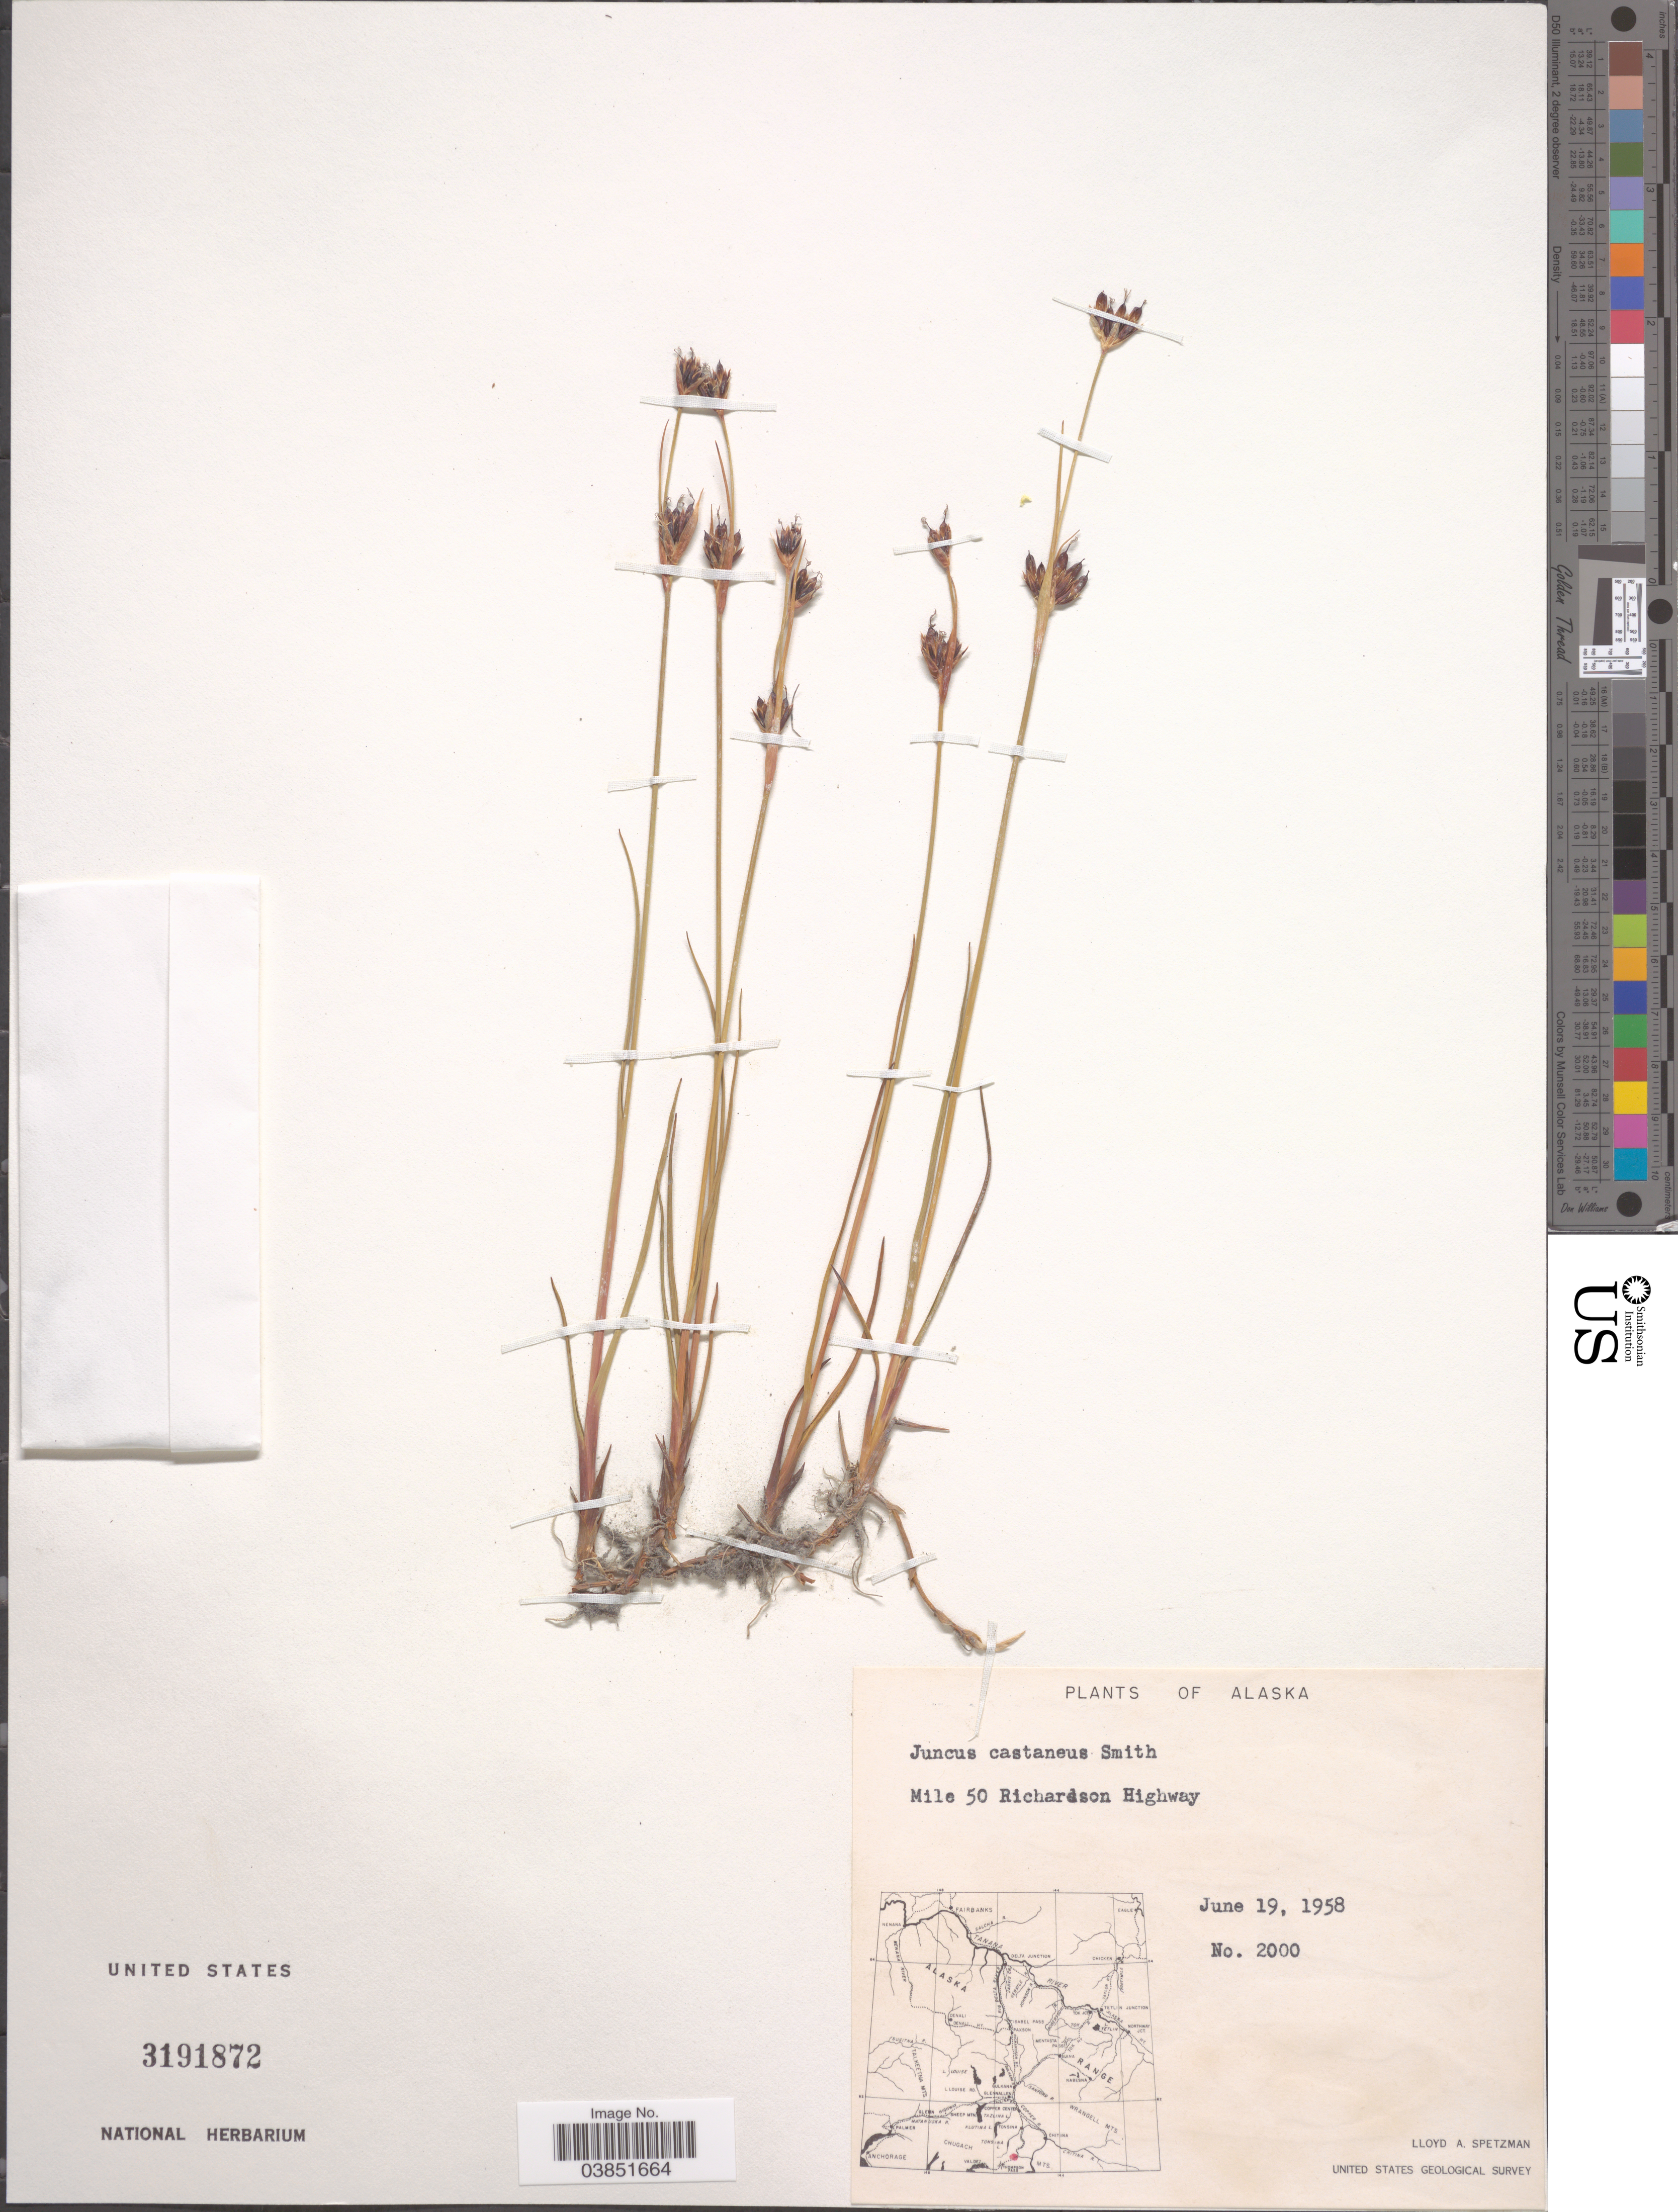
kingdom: Plantae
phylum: Tracheophyta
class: Liliopsida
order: Poales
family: Juncaceae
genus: Juncus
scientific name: Juncus castaneus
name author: Sm.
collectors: L. Spetzman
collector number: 2000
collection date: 1958-06-19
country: United States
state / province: Alaska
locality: Mile 50 Richardson Highway.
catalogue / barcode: US 3191872